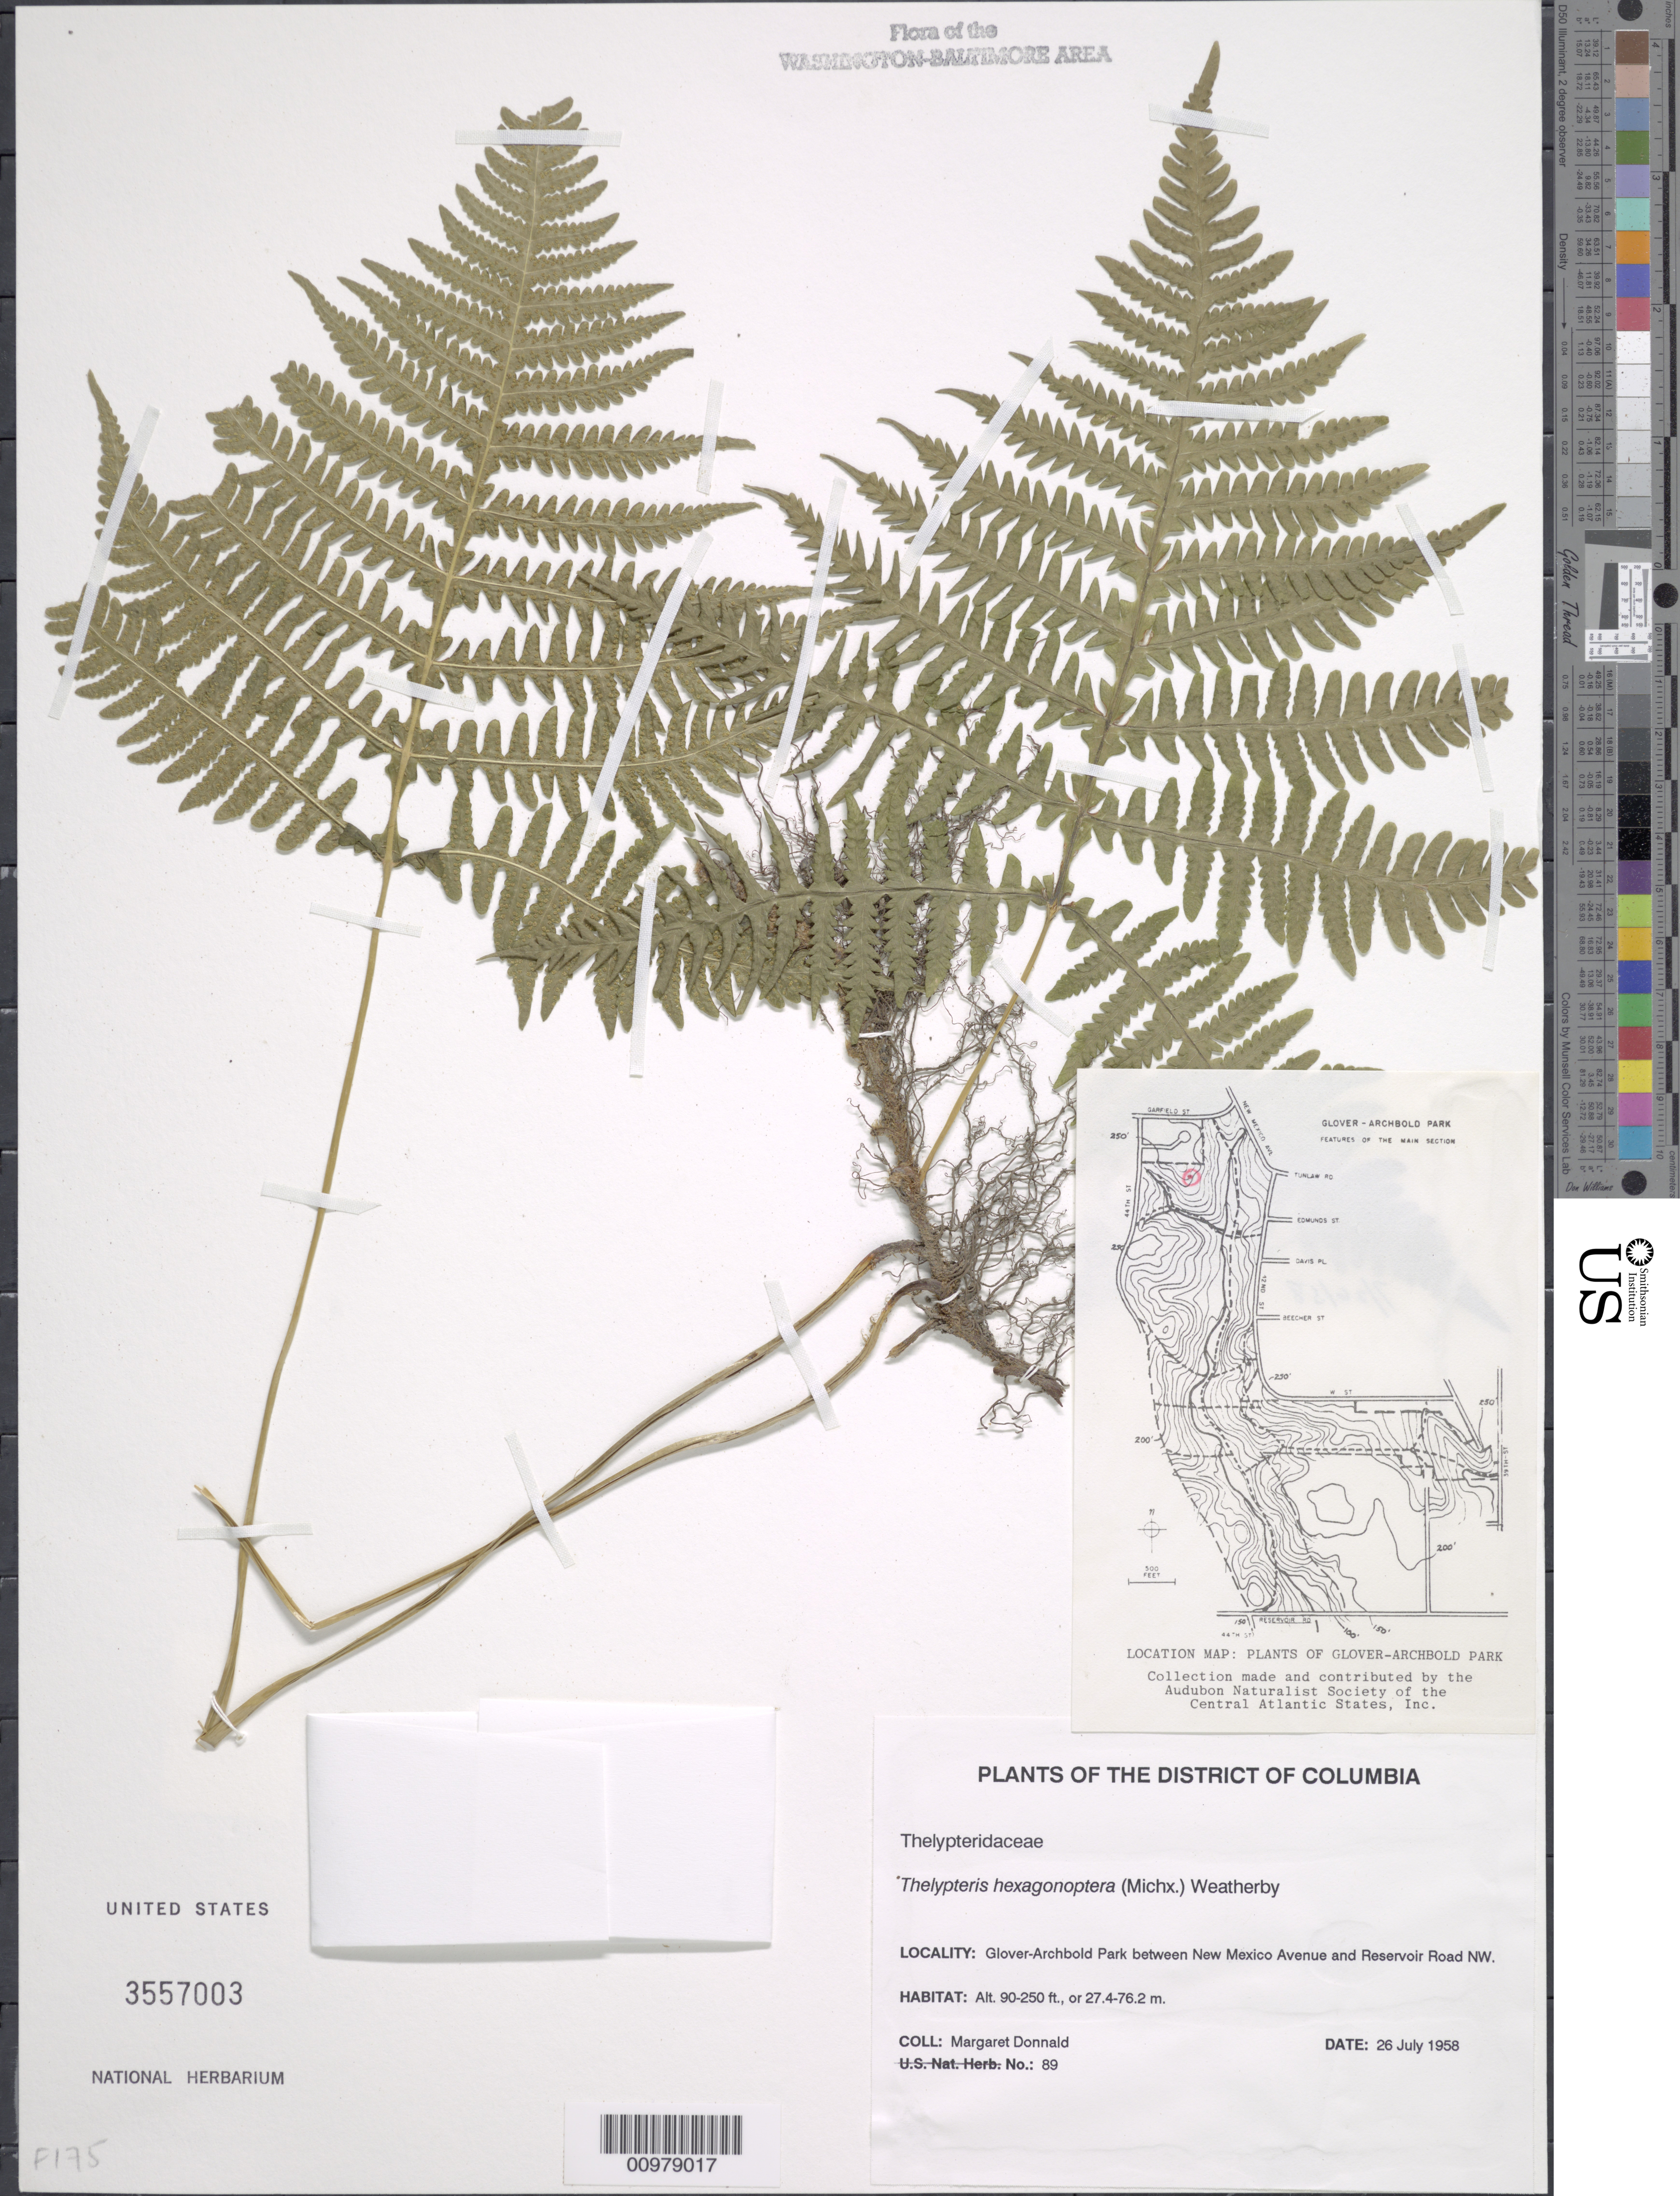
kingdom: Plantae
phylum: Tracheophyta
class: Polypodiopsida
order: Polypodiales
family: Thelypteridaceae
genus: Phegopteris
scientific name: Phegopteris hexagonoptera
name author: (Michx.) Fée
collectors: M. Donnald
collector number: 89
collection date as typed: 26 Jul 1958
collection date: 1958-07-26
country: United States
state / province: District of Columbia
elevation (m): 27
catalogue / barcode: US 3557003